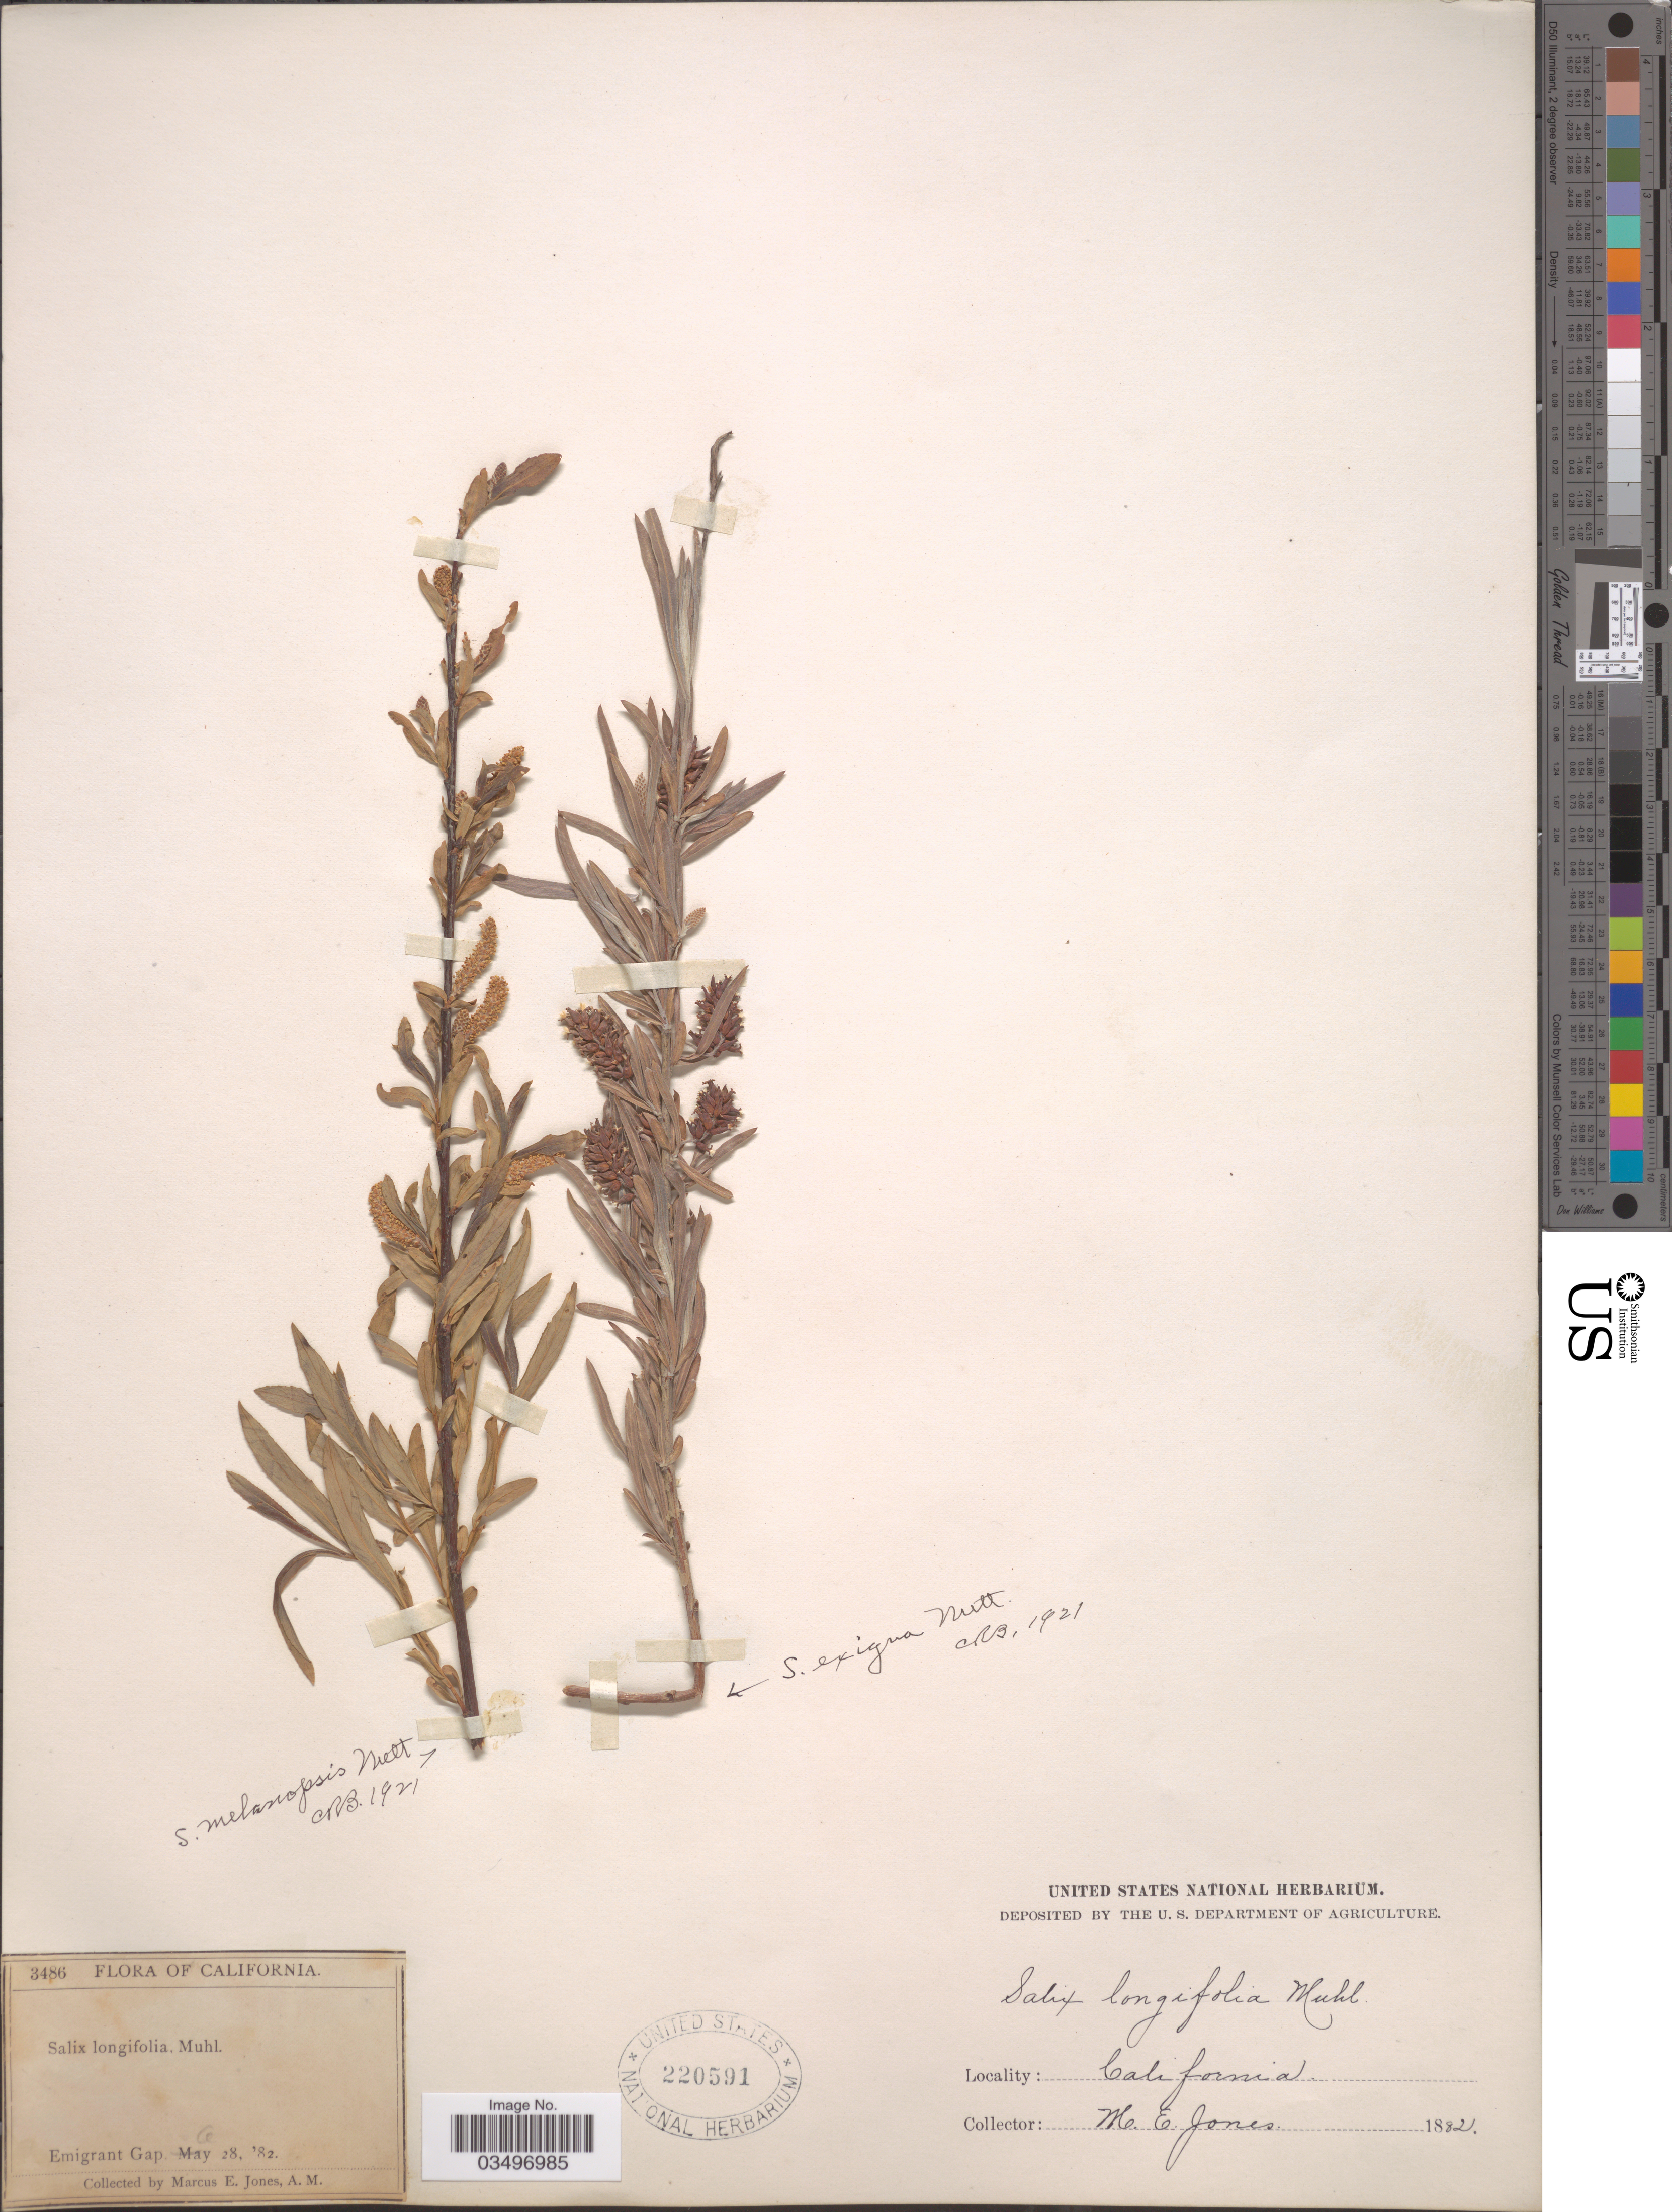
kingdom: Plantae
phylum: Tracheophyta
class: Magnoliopsida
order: Malpighiales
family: Salicaceae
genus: Salix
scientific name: Salix exigua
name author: Nutt.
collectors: M. E. Jones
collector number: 3486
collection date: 1882-05-06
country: United States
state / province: California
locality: Emigrant Gap.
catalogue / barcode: US 220591